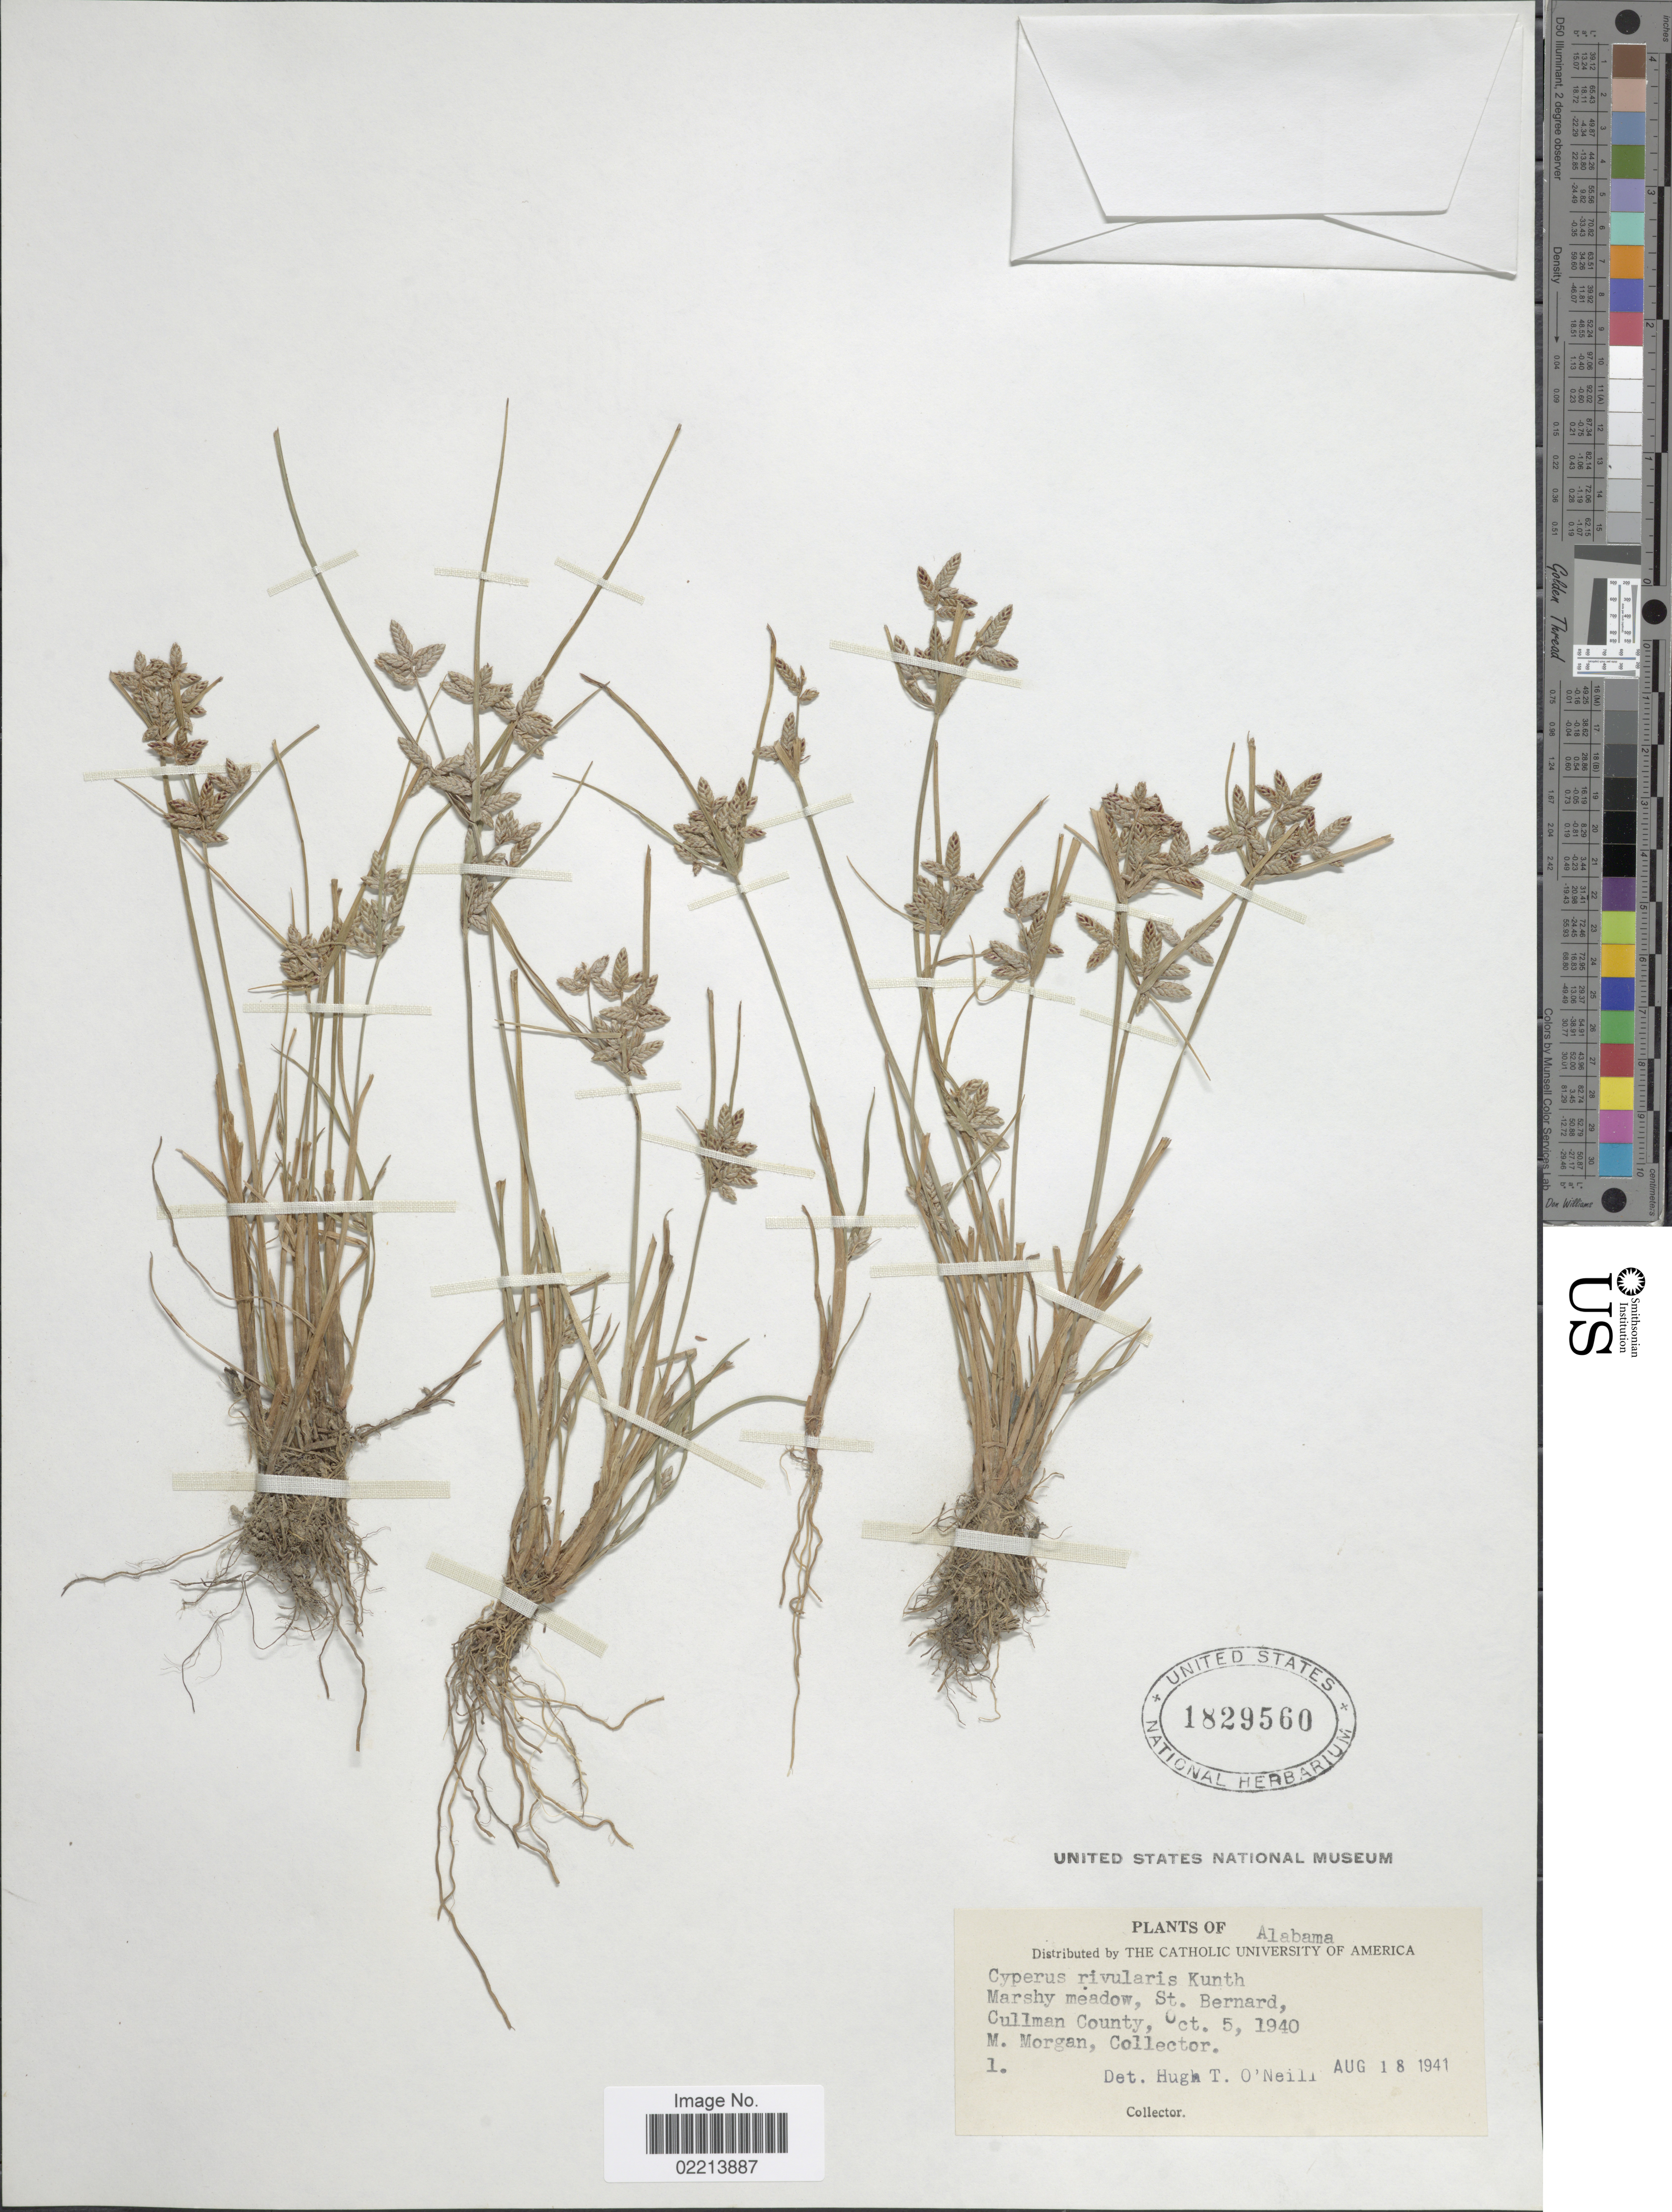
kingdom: Plantae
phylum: Tracheophyta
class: Liliopsida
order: Poales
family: Cyperaceae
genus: Cyperus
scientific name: Cyperus bipartitus Torr.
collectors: M. Morgan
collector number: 1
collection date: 1940-10-05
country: United States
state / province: Alabama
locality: Marshy meadow, St. Bernard, Cullman County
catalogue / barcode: US 1829560